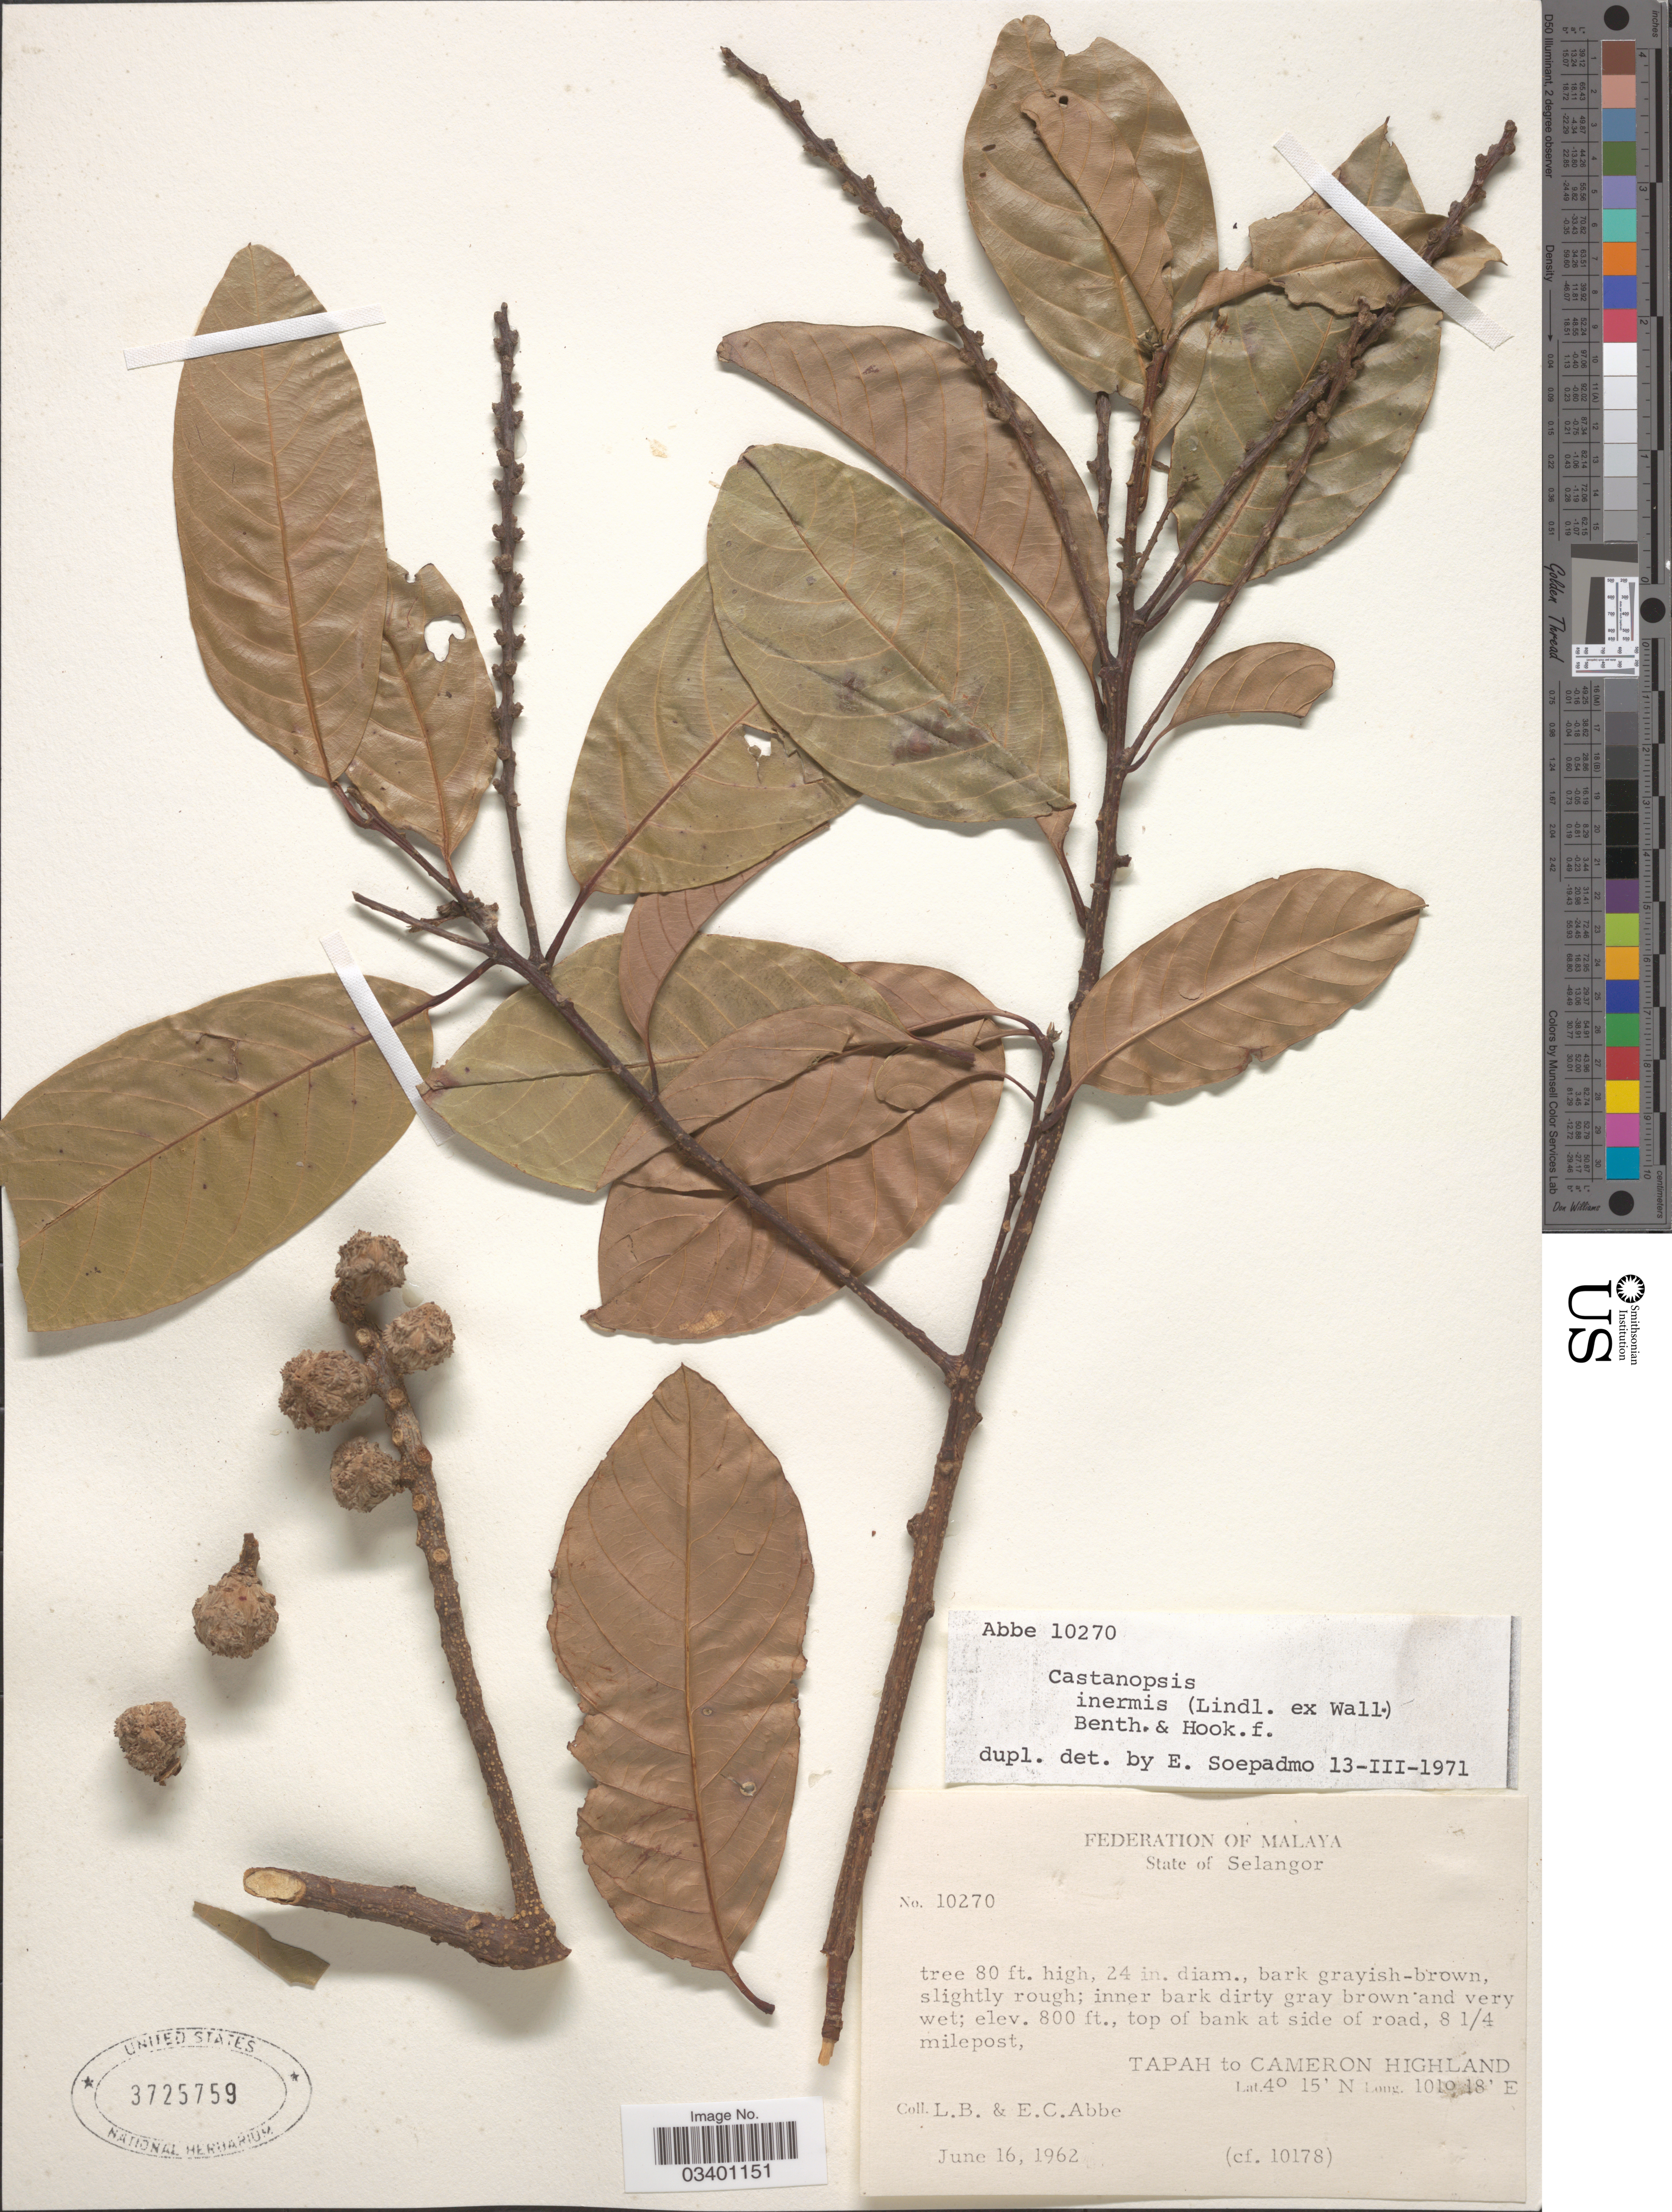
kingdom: Plantae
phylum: Tracheophyta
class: Magnoliopsida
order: Fagales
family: Fagaceae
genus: Castanopsis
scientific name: Castanopsis inermis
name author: (Lindl. ex Wall.) Benth. & Hook.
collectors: L. B. Abbe & E. C. Abbe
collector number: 10270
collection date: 1962-06-16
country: Malaysia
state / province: Selangor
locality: Federation of Malaya. Top of bank at side of road, 8¼ milepost, Tapah to Cameron Highland.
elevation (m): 244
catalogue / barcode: US 3725759